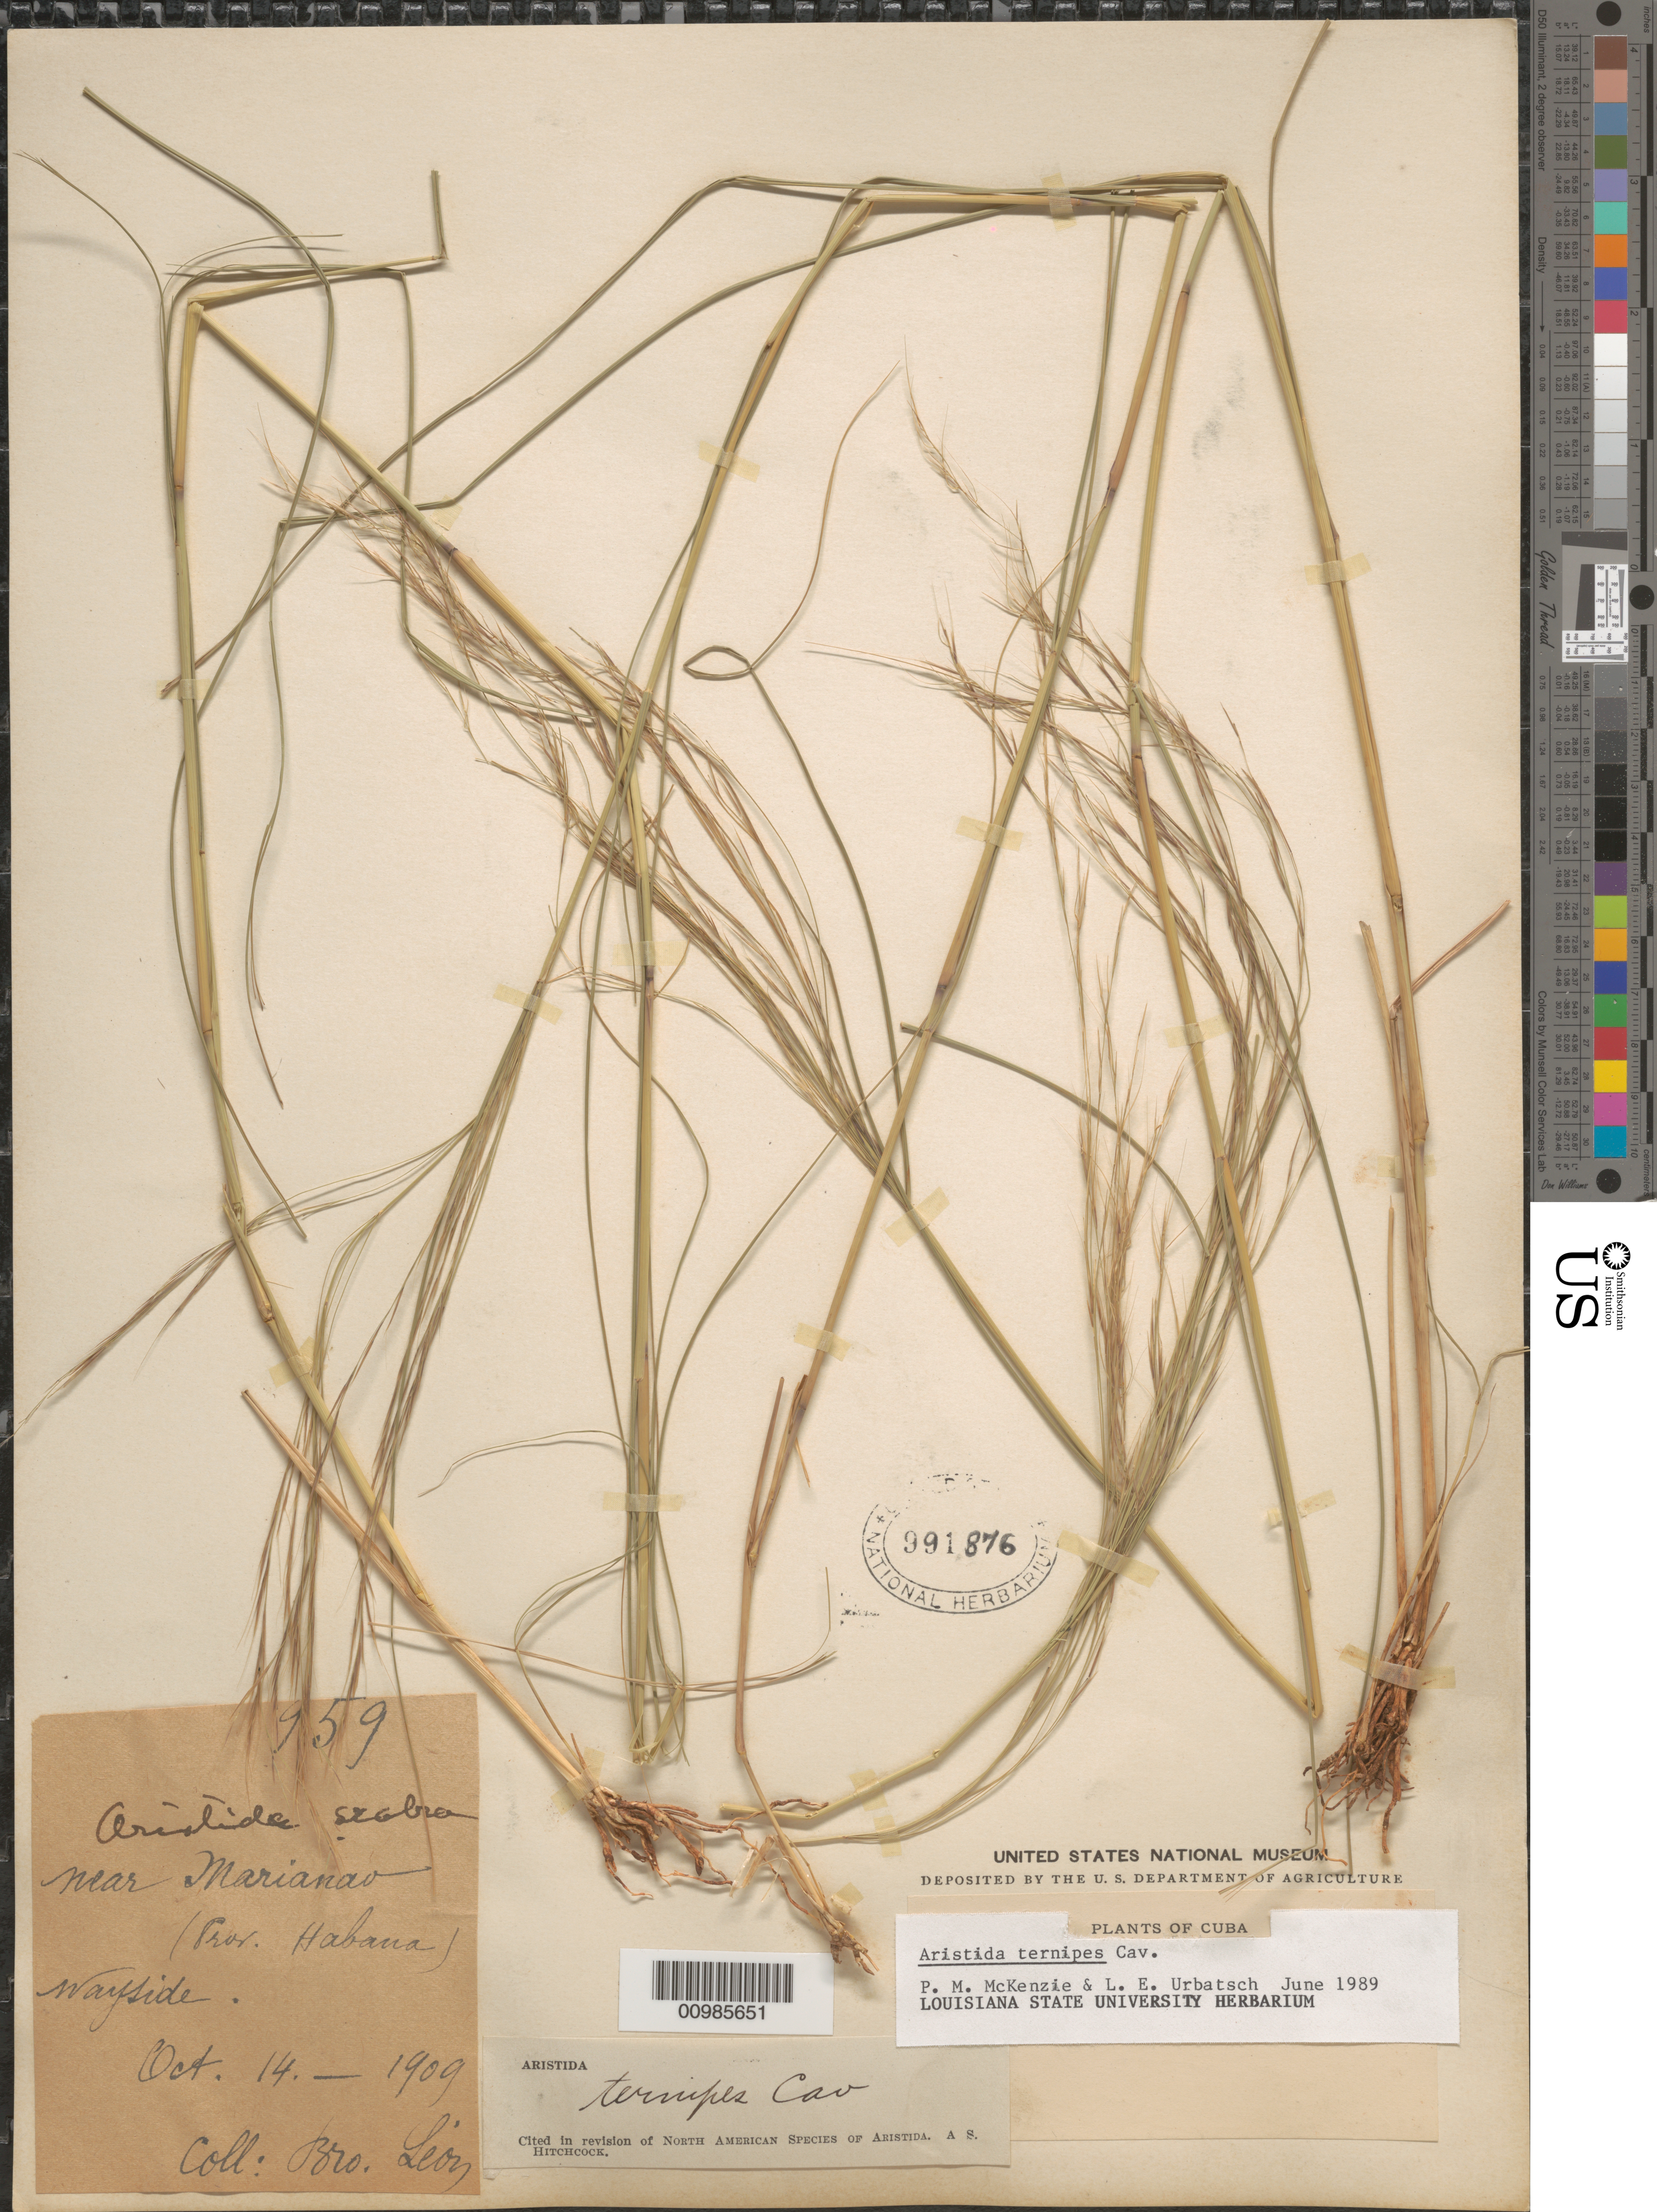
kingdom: Plantae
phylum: Tracheophyta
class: Liliopsida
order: Poales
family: Poaceae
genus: Aristida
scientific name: Aristida ternipes var. ternipes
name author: Cav.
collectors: Bro. León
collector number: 959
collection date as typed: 14 Oct 1909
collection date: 1909-10-14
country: Cuba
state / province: La Habana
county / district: Municipio Playa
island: Cuba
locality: Marianao (near)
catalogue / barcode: US 991876